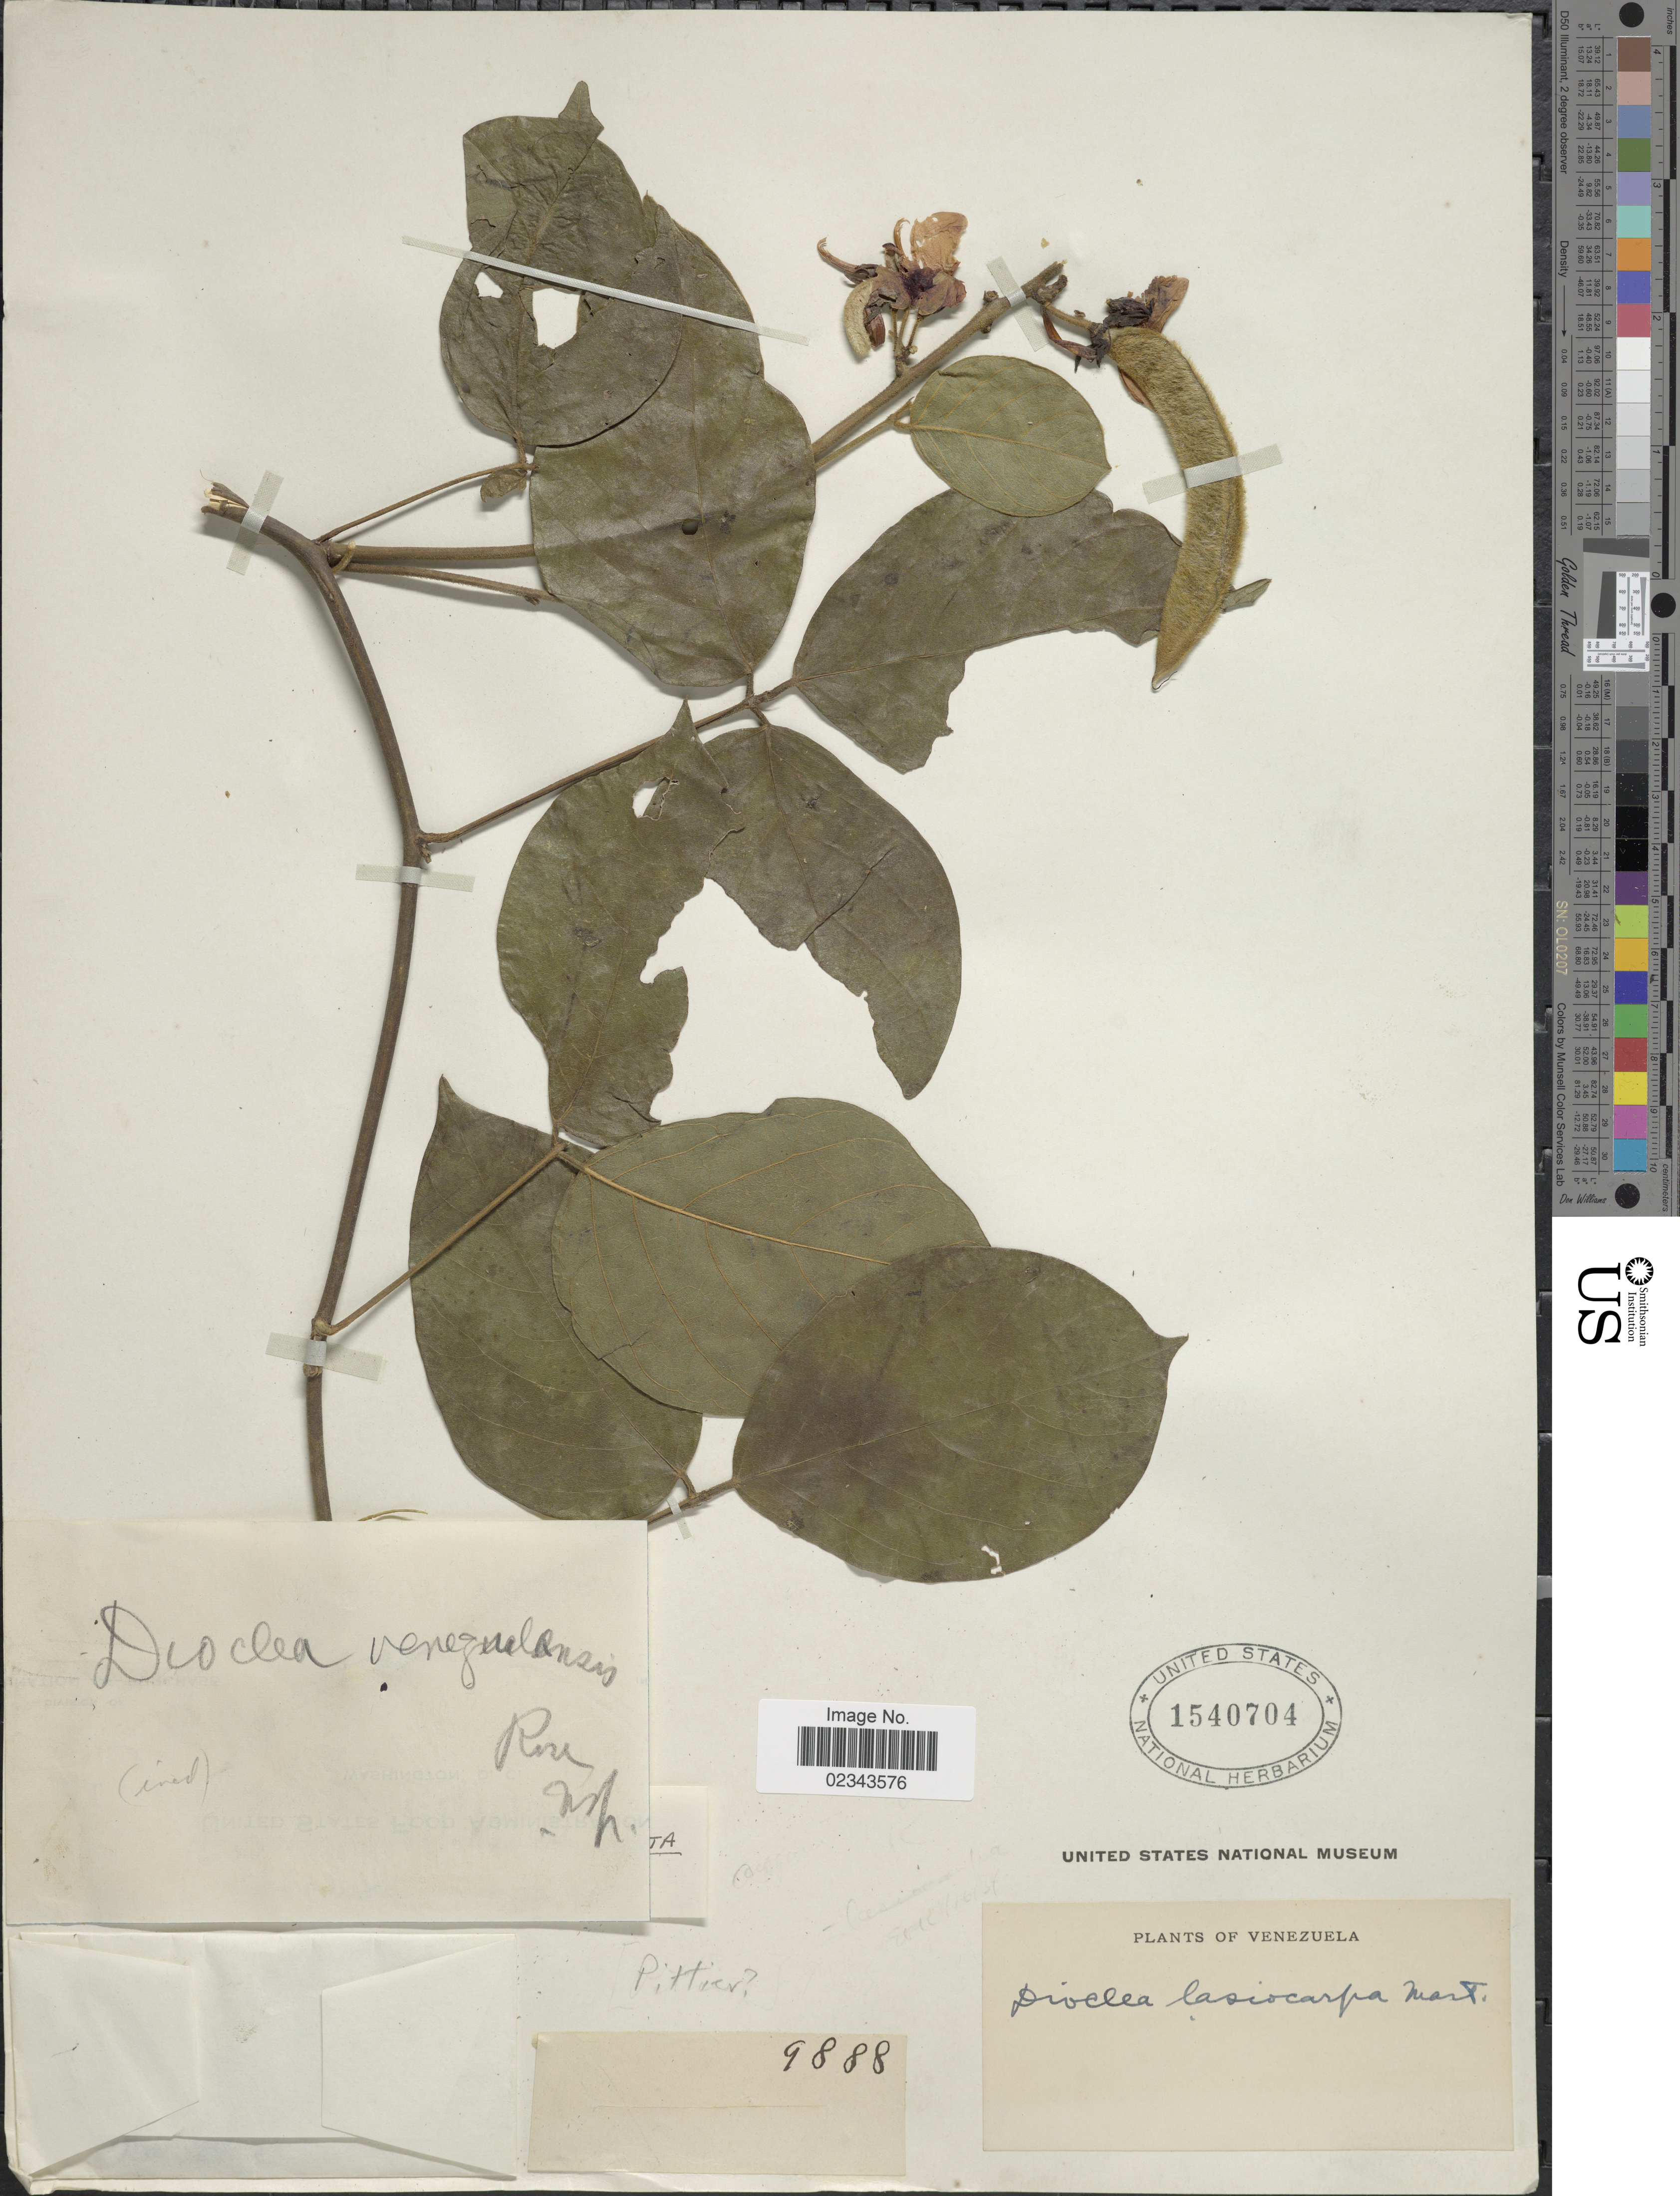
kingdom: Plantae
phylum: Tracheophyta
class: Magnoliopsida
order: Fabales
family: Fabaceae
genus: Dioclea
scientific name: Dioclea virgata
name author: (Rich.) Amshoff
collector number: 9888?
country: Venezuela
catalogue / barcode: US 1540704